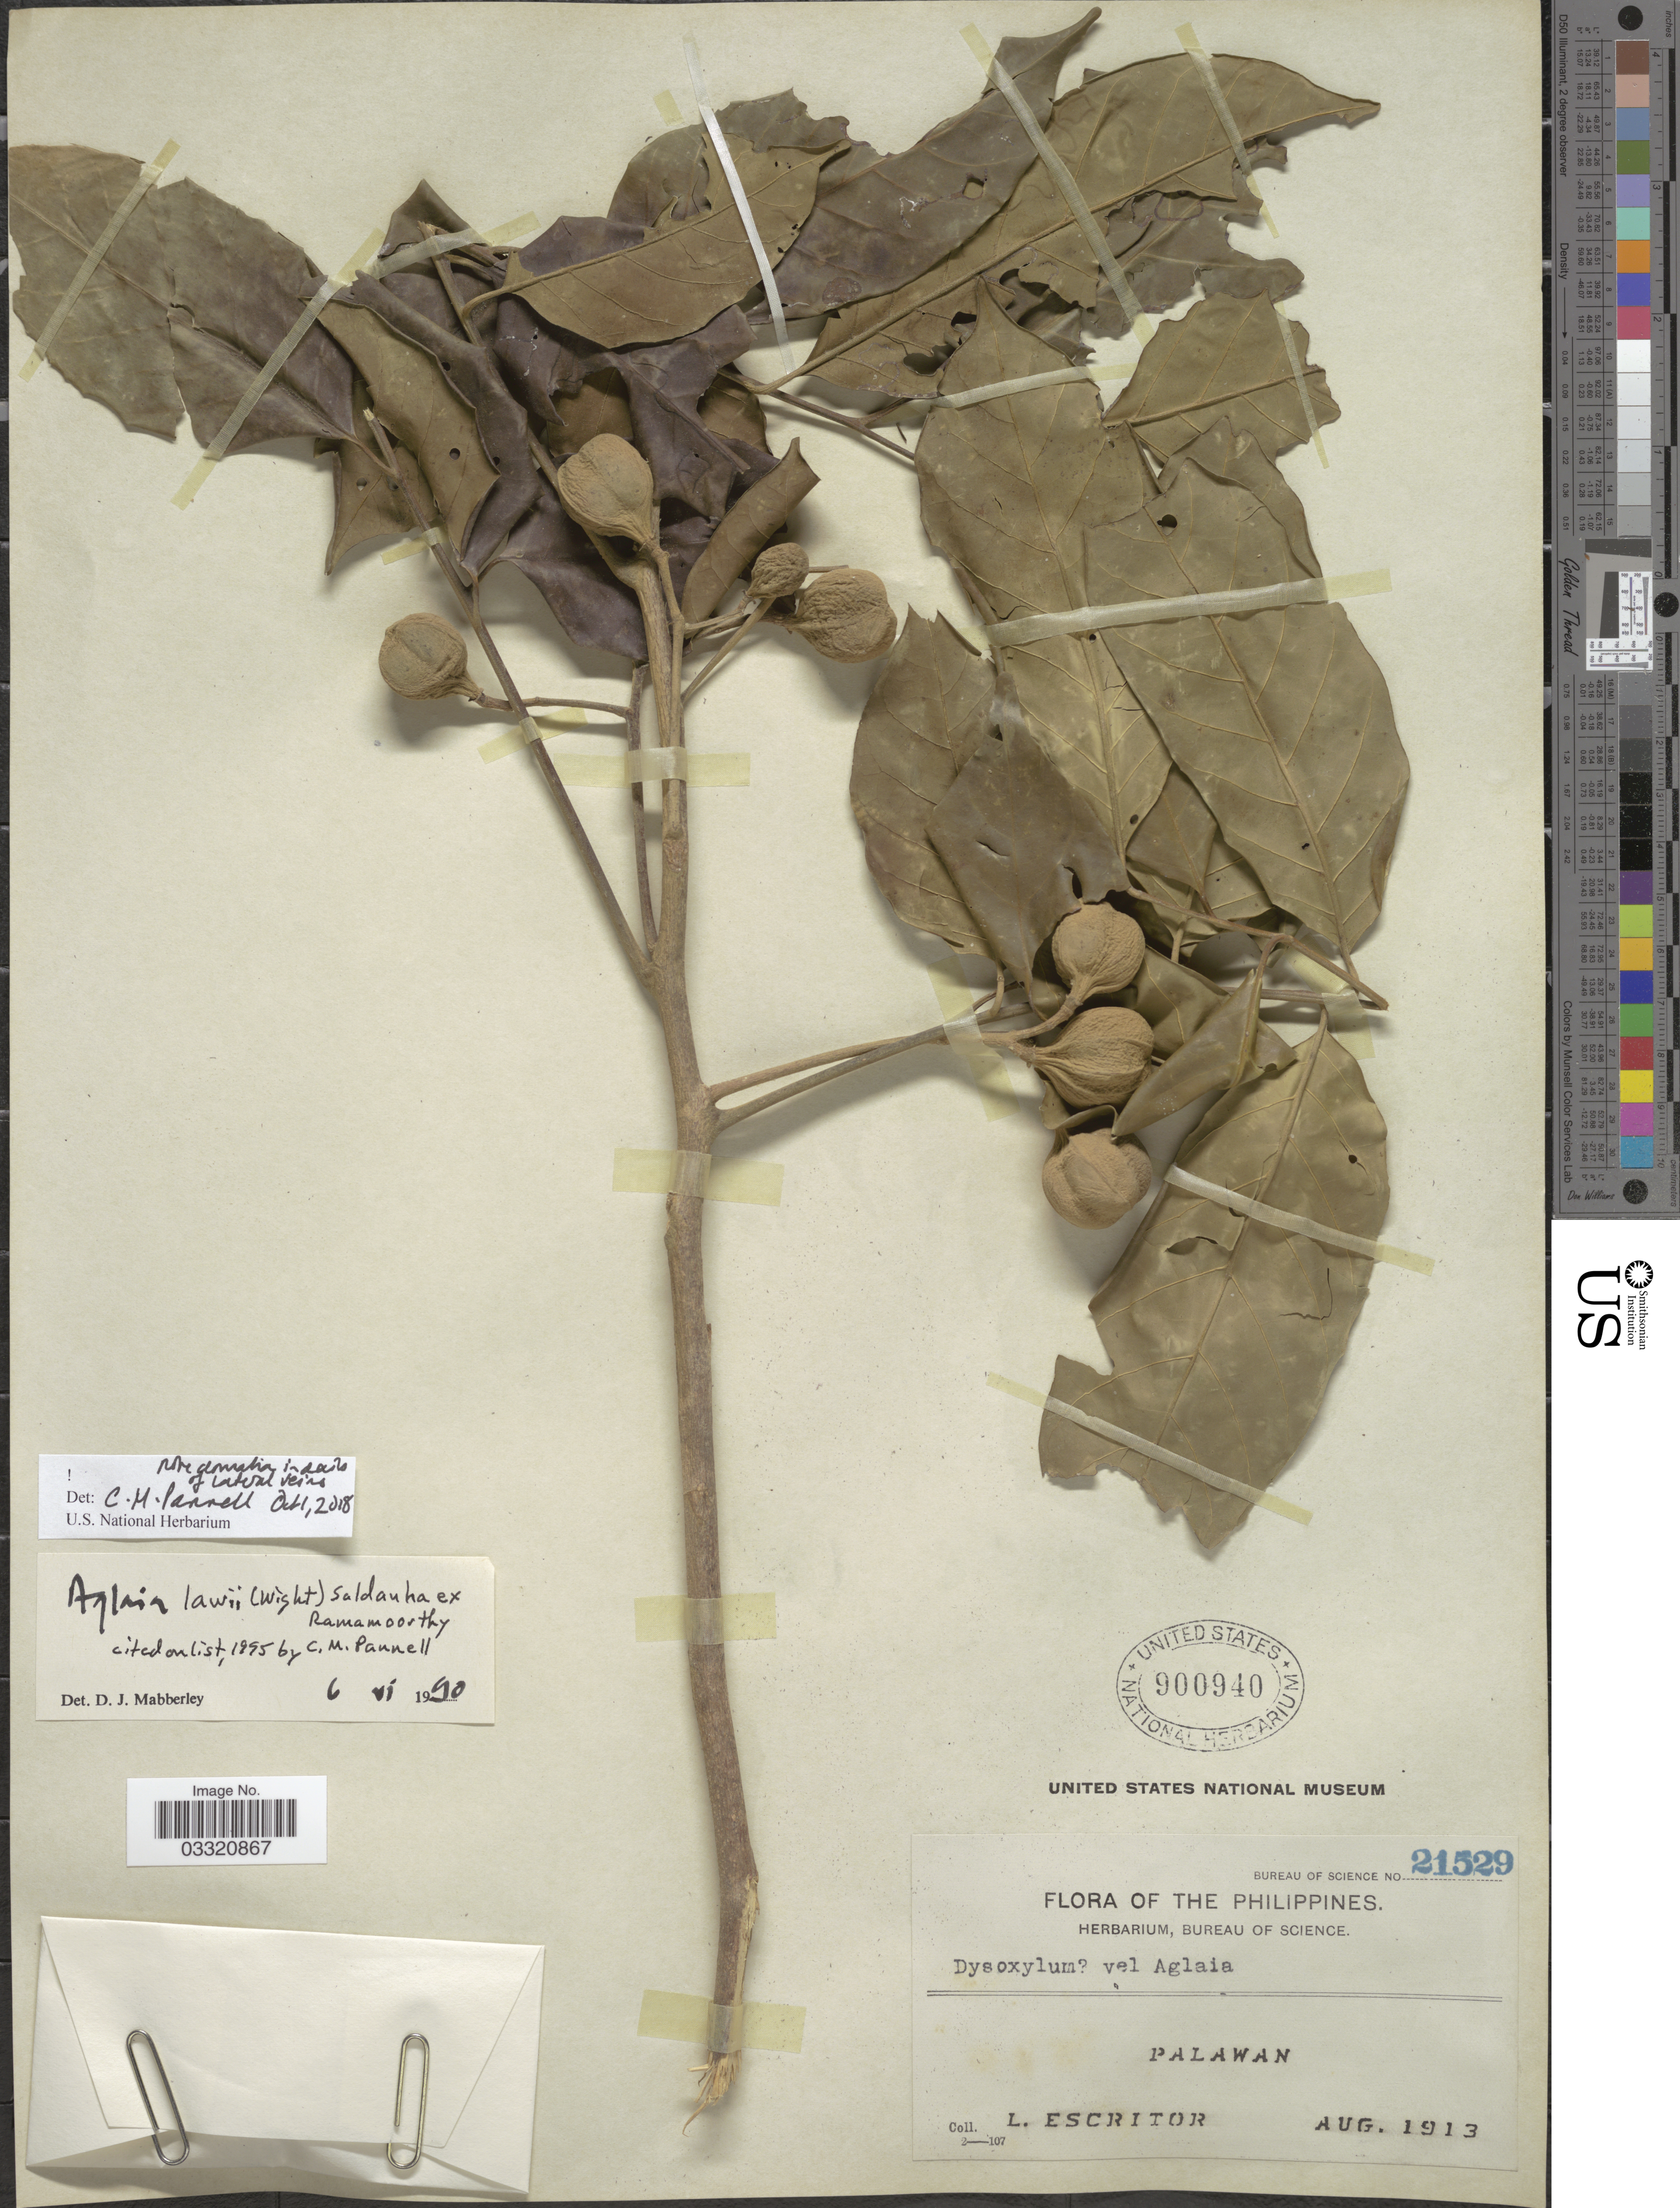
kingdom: Plantae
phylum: Tracheophyta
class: Magnoliopsida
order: Sapindales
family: Meliaceae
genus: Aglaia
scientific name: Aglaia lawii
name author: (Wight) C.J. Saldanha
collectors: L. Escritor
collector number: Bureau of Science 21529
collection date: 1913-08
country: Philippines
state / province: Mimaropa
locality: Palawan.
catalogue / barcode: US 900940